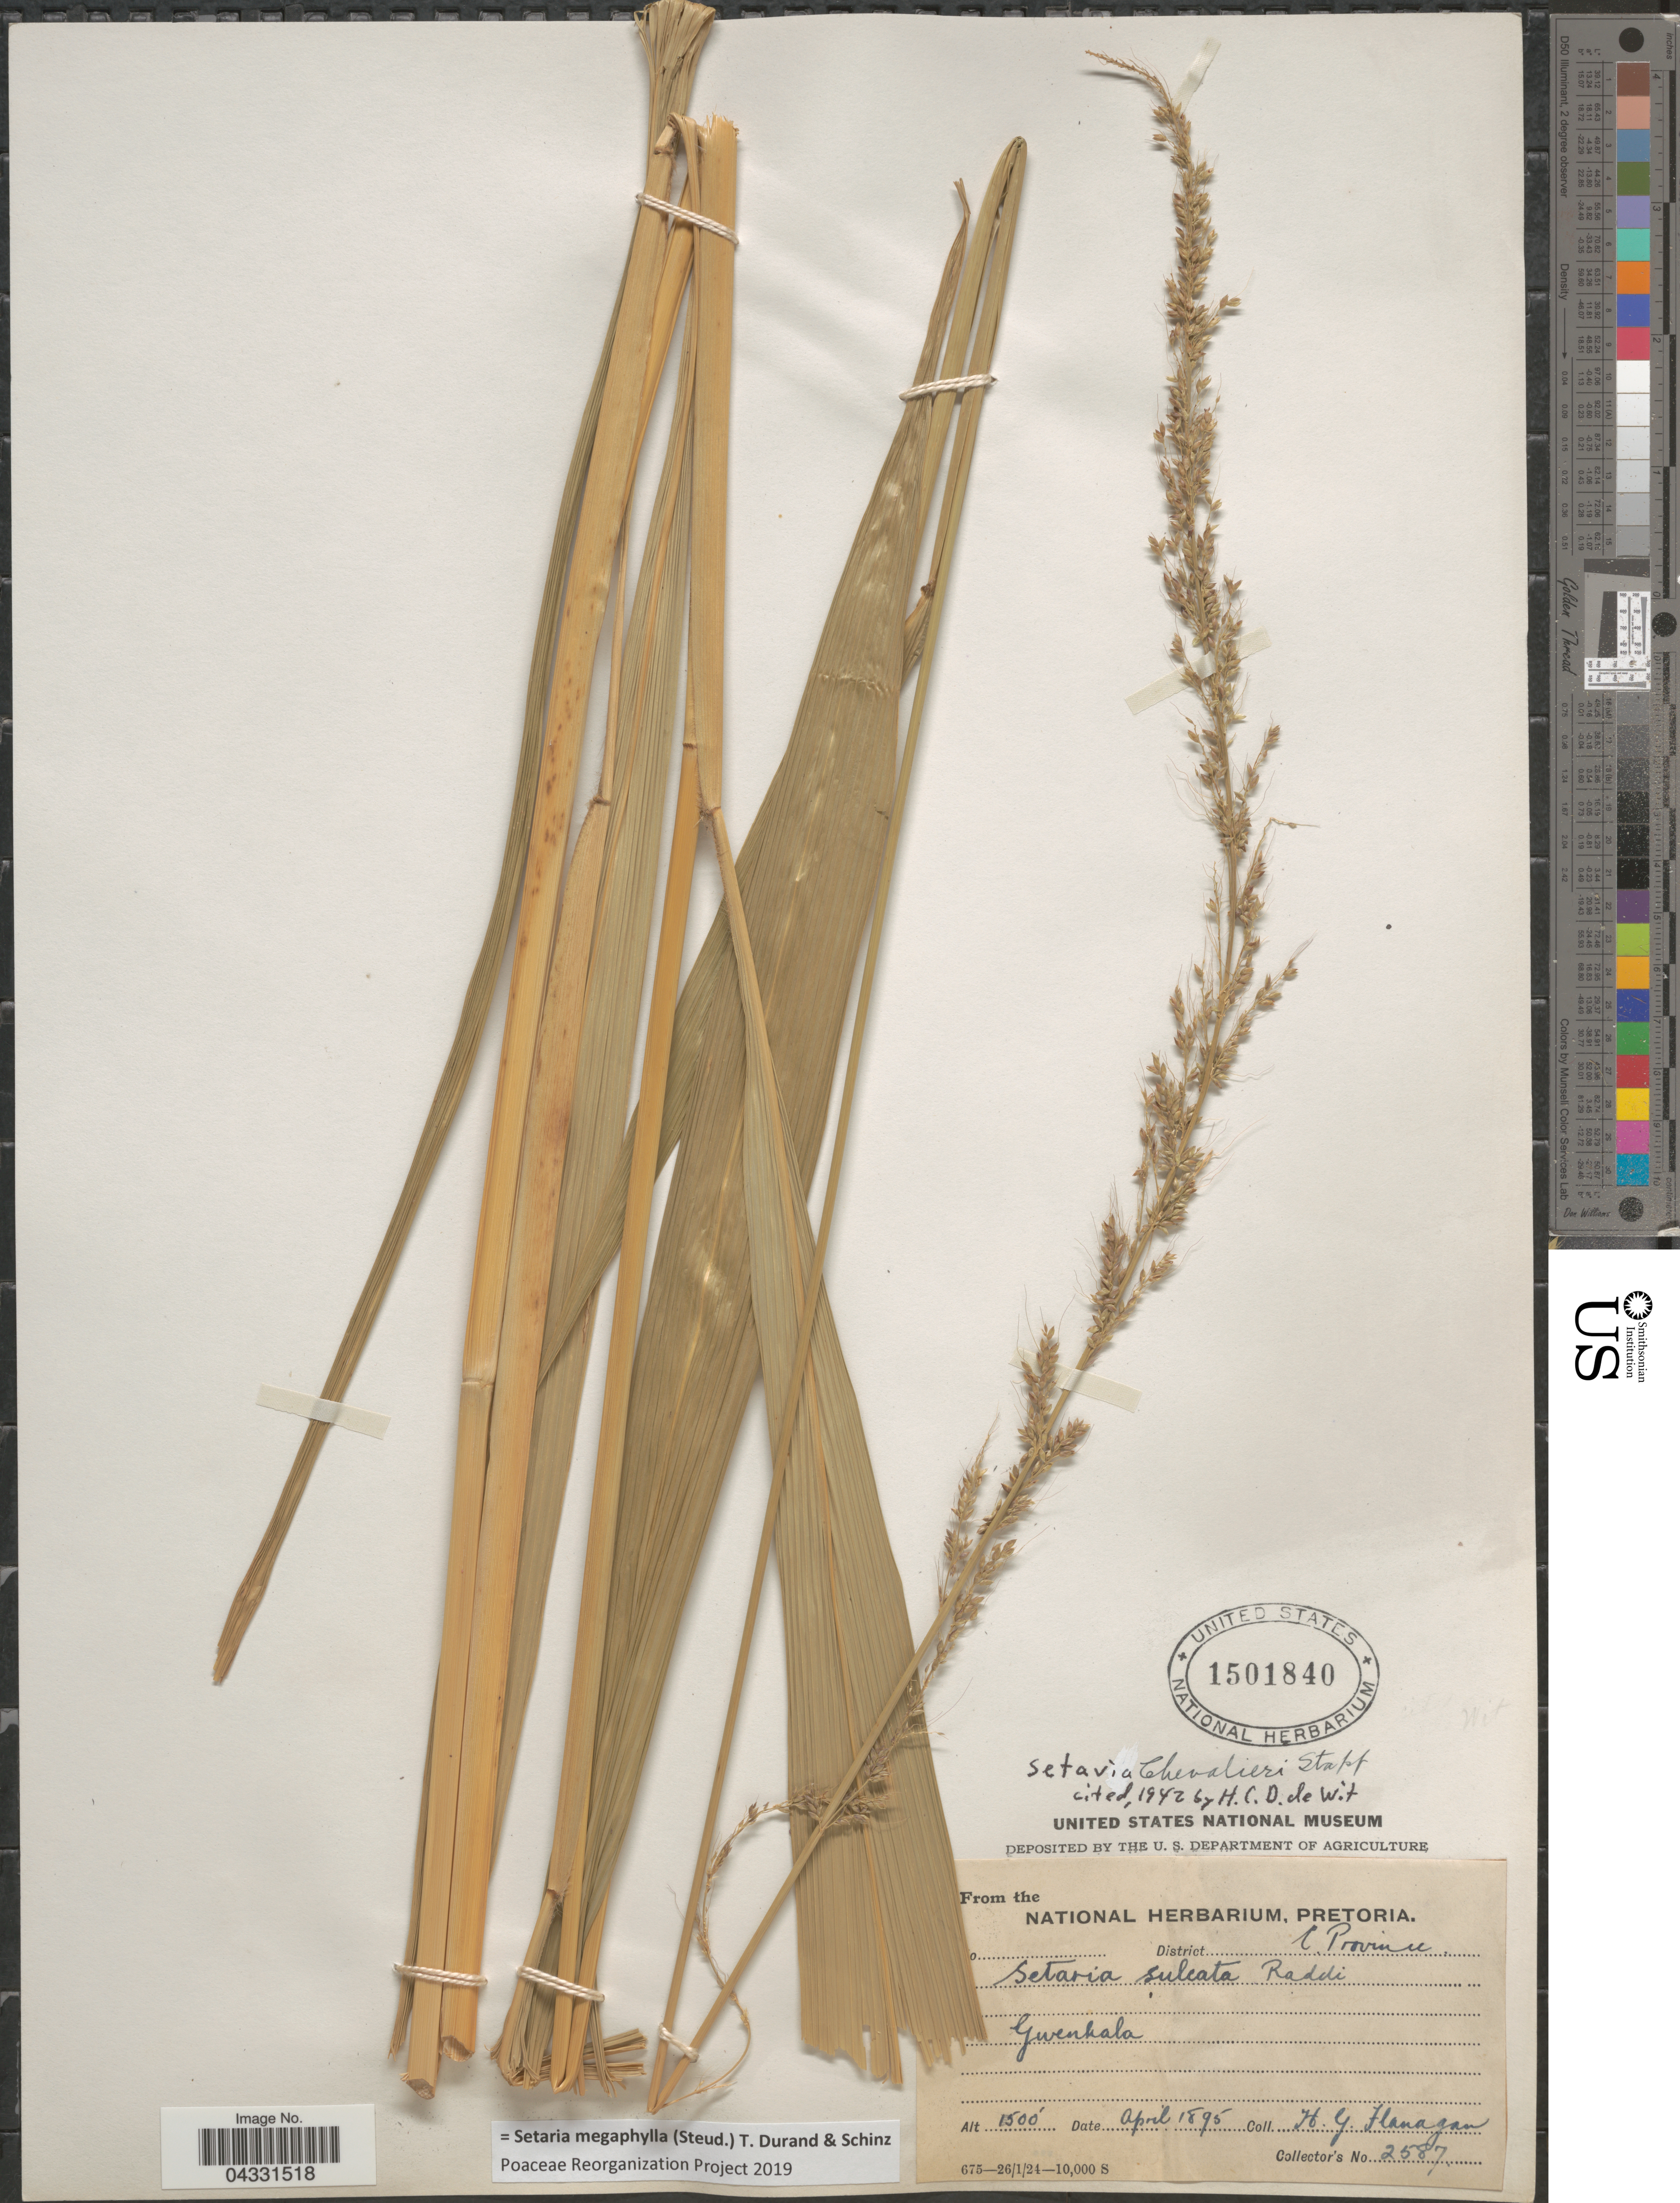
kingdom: Plantae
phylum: Tracheophyta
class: Liliopsida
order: Poales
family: Poaceae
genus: Setaria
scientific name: Setaria megaphylla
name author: (Steud.) Durieu & Schinz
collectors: H. Flanagan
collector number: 2587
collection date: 1895-04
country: South Africa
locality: Cape Province, District C. Province. Gwenkala.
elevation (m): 457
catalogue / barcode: US 1501840